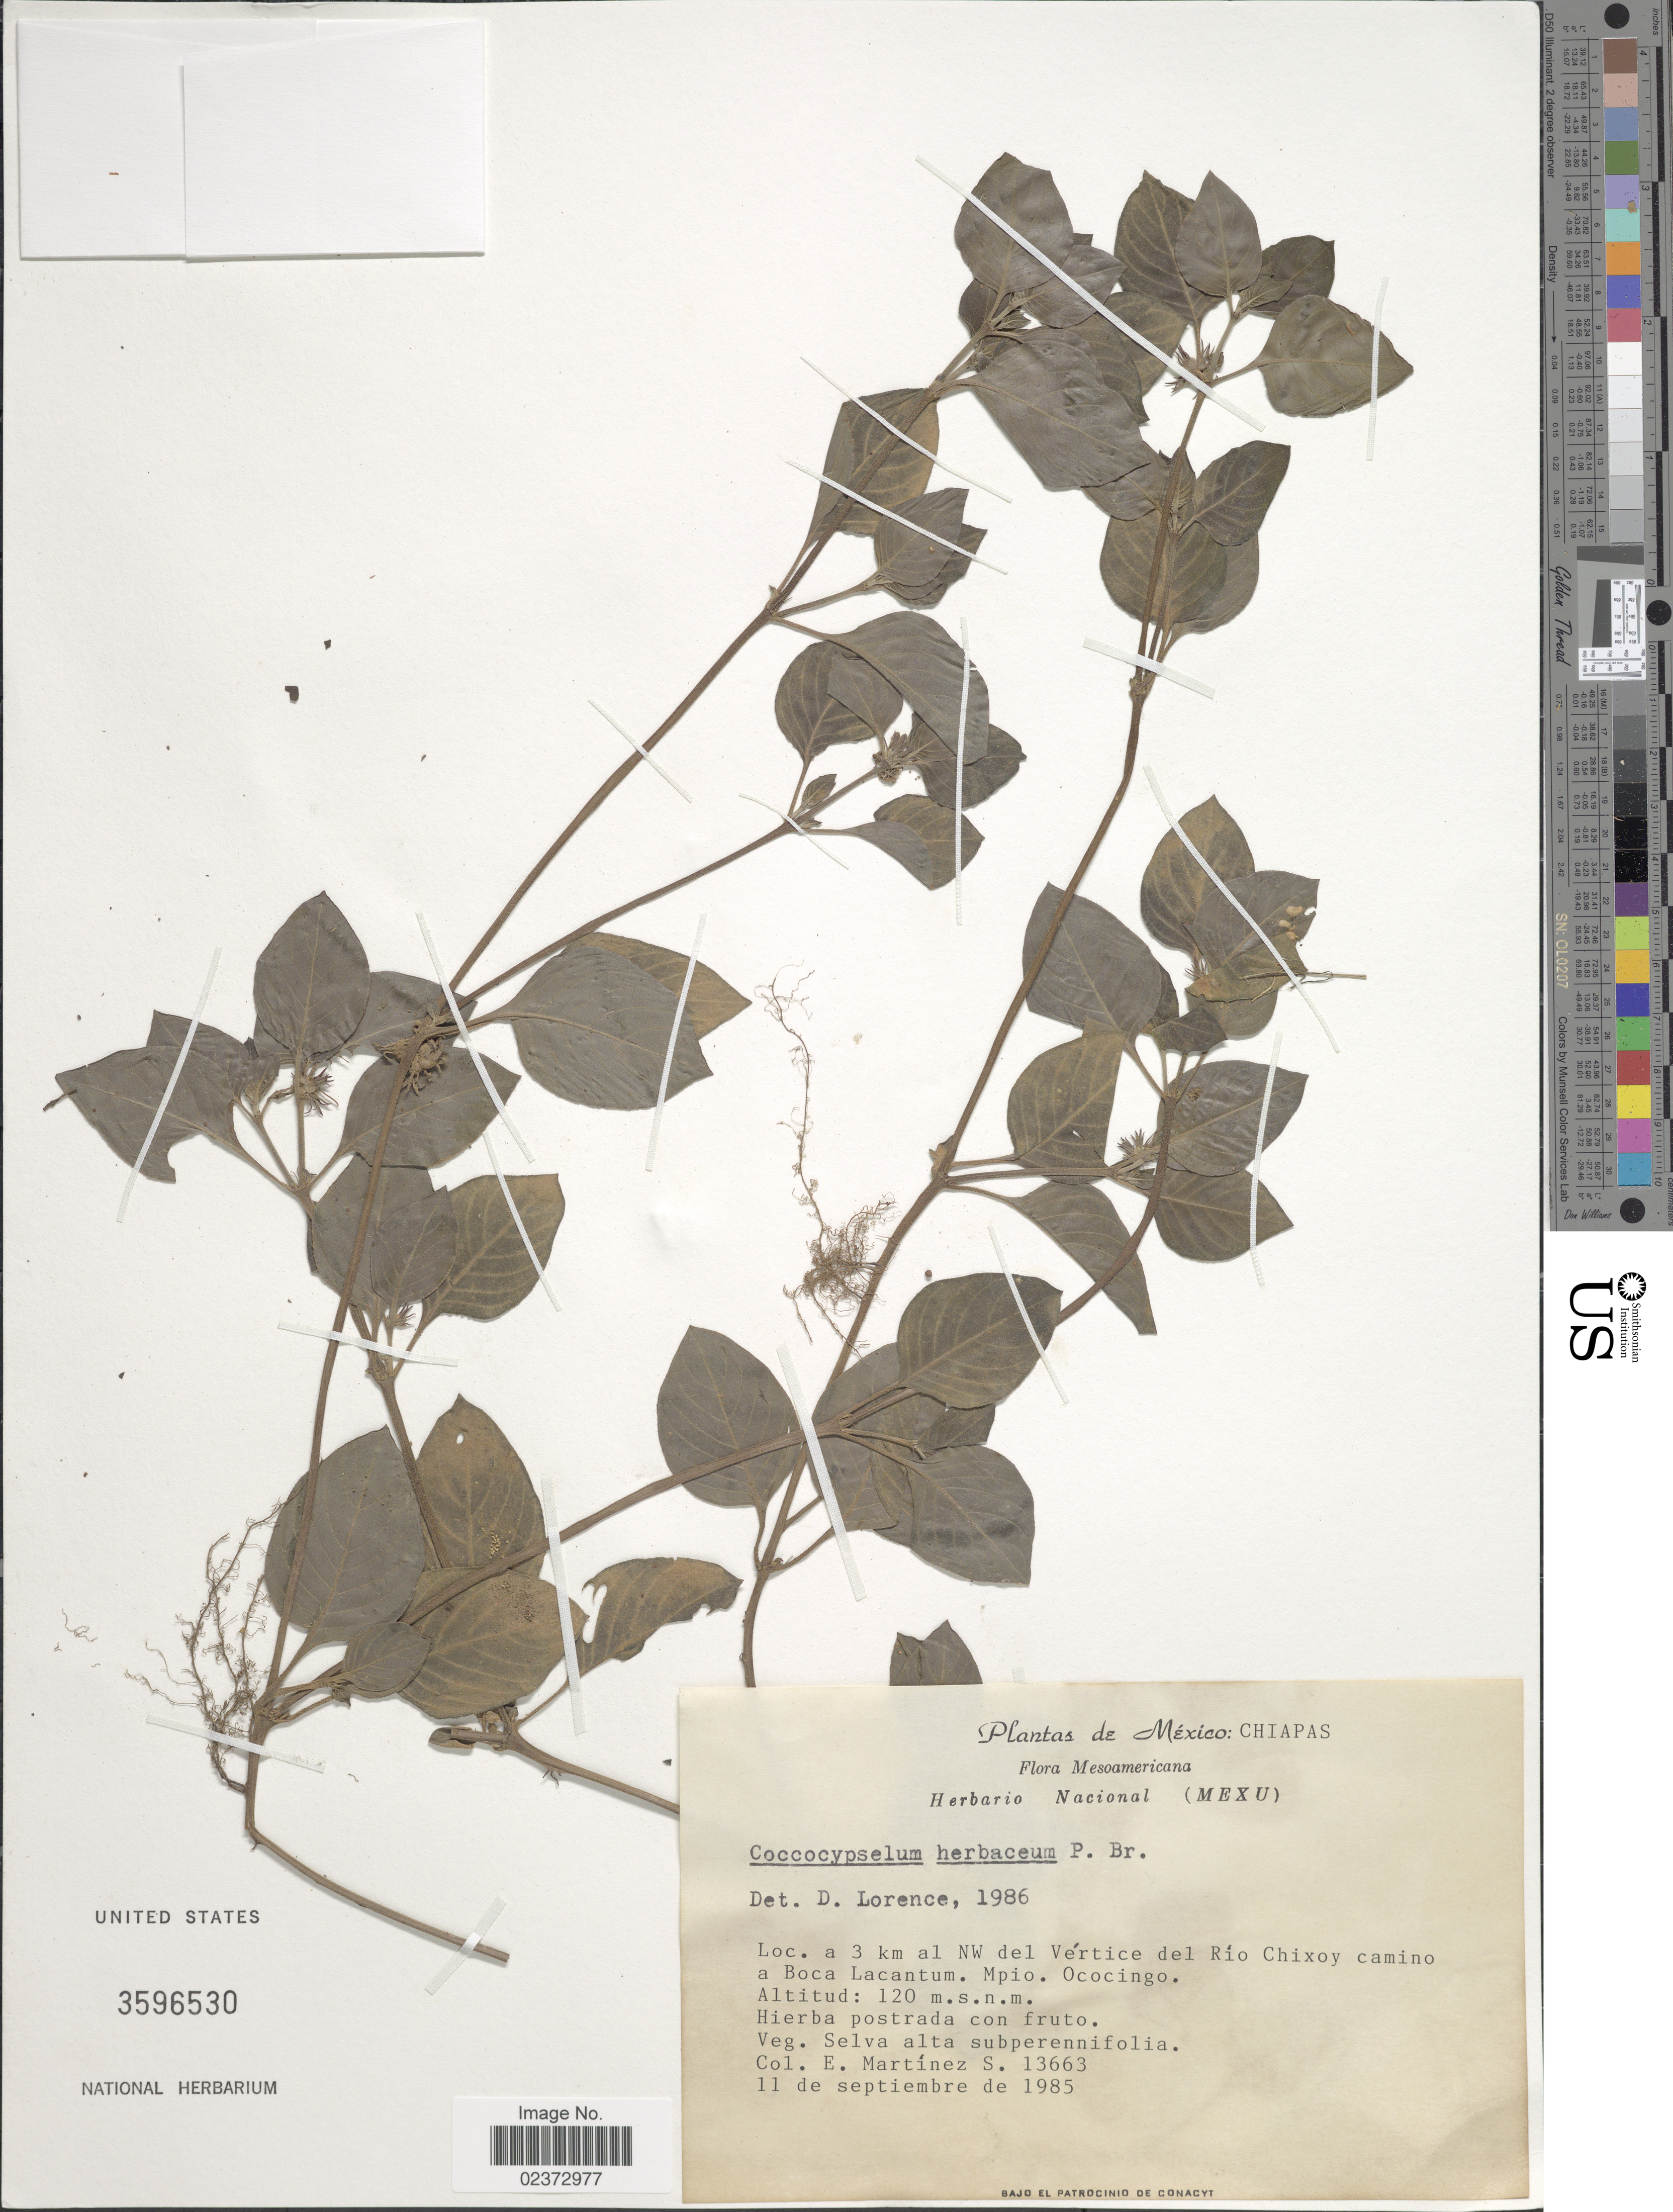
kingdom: Plantae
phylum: Tracheophyta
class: Magnoliopsida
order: Gentianales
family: Rubiaceae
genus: Coccocypselum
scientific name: Coccocypselum herbaceum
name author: Aubl.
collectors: E. M. Martínez S.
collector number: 13663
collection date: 1985-09-11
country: Mexico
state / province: Chiapas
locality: A 3 km al NW del Vertice del Rio Chixoy camino a Boca Lacantum, Mpio. Ococingo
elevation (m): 120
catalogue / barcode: US 3596530